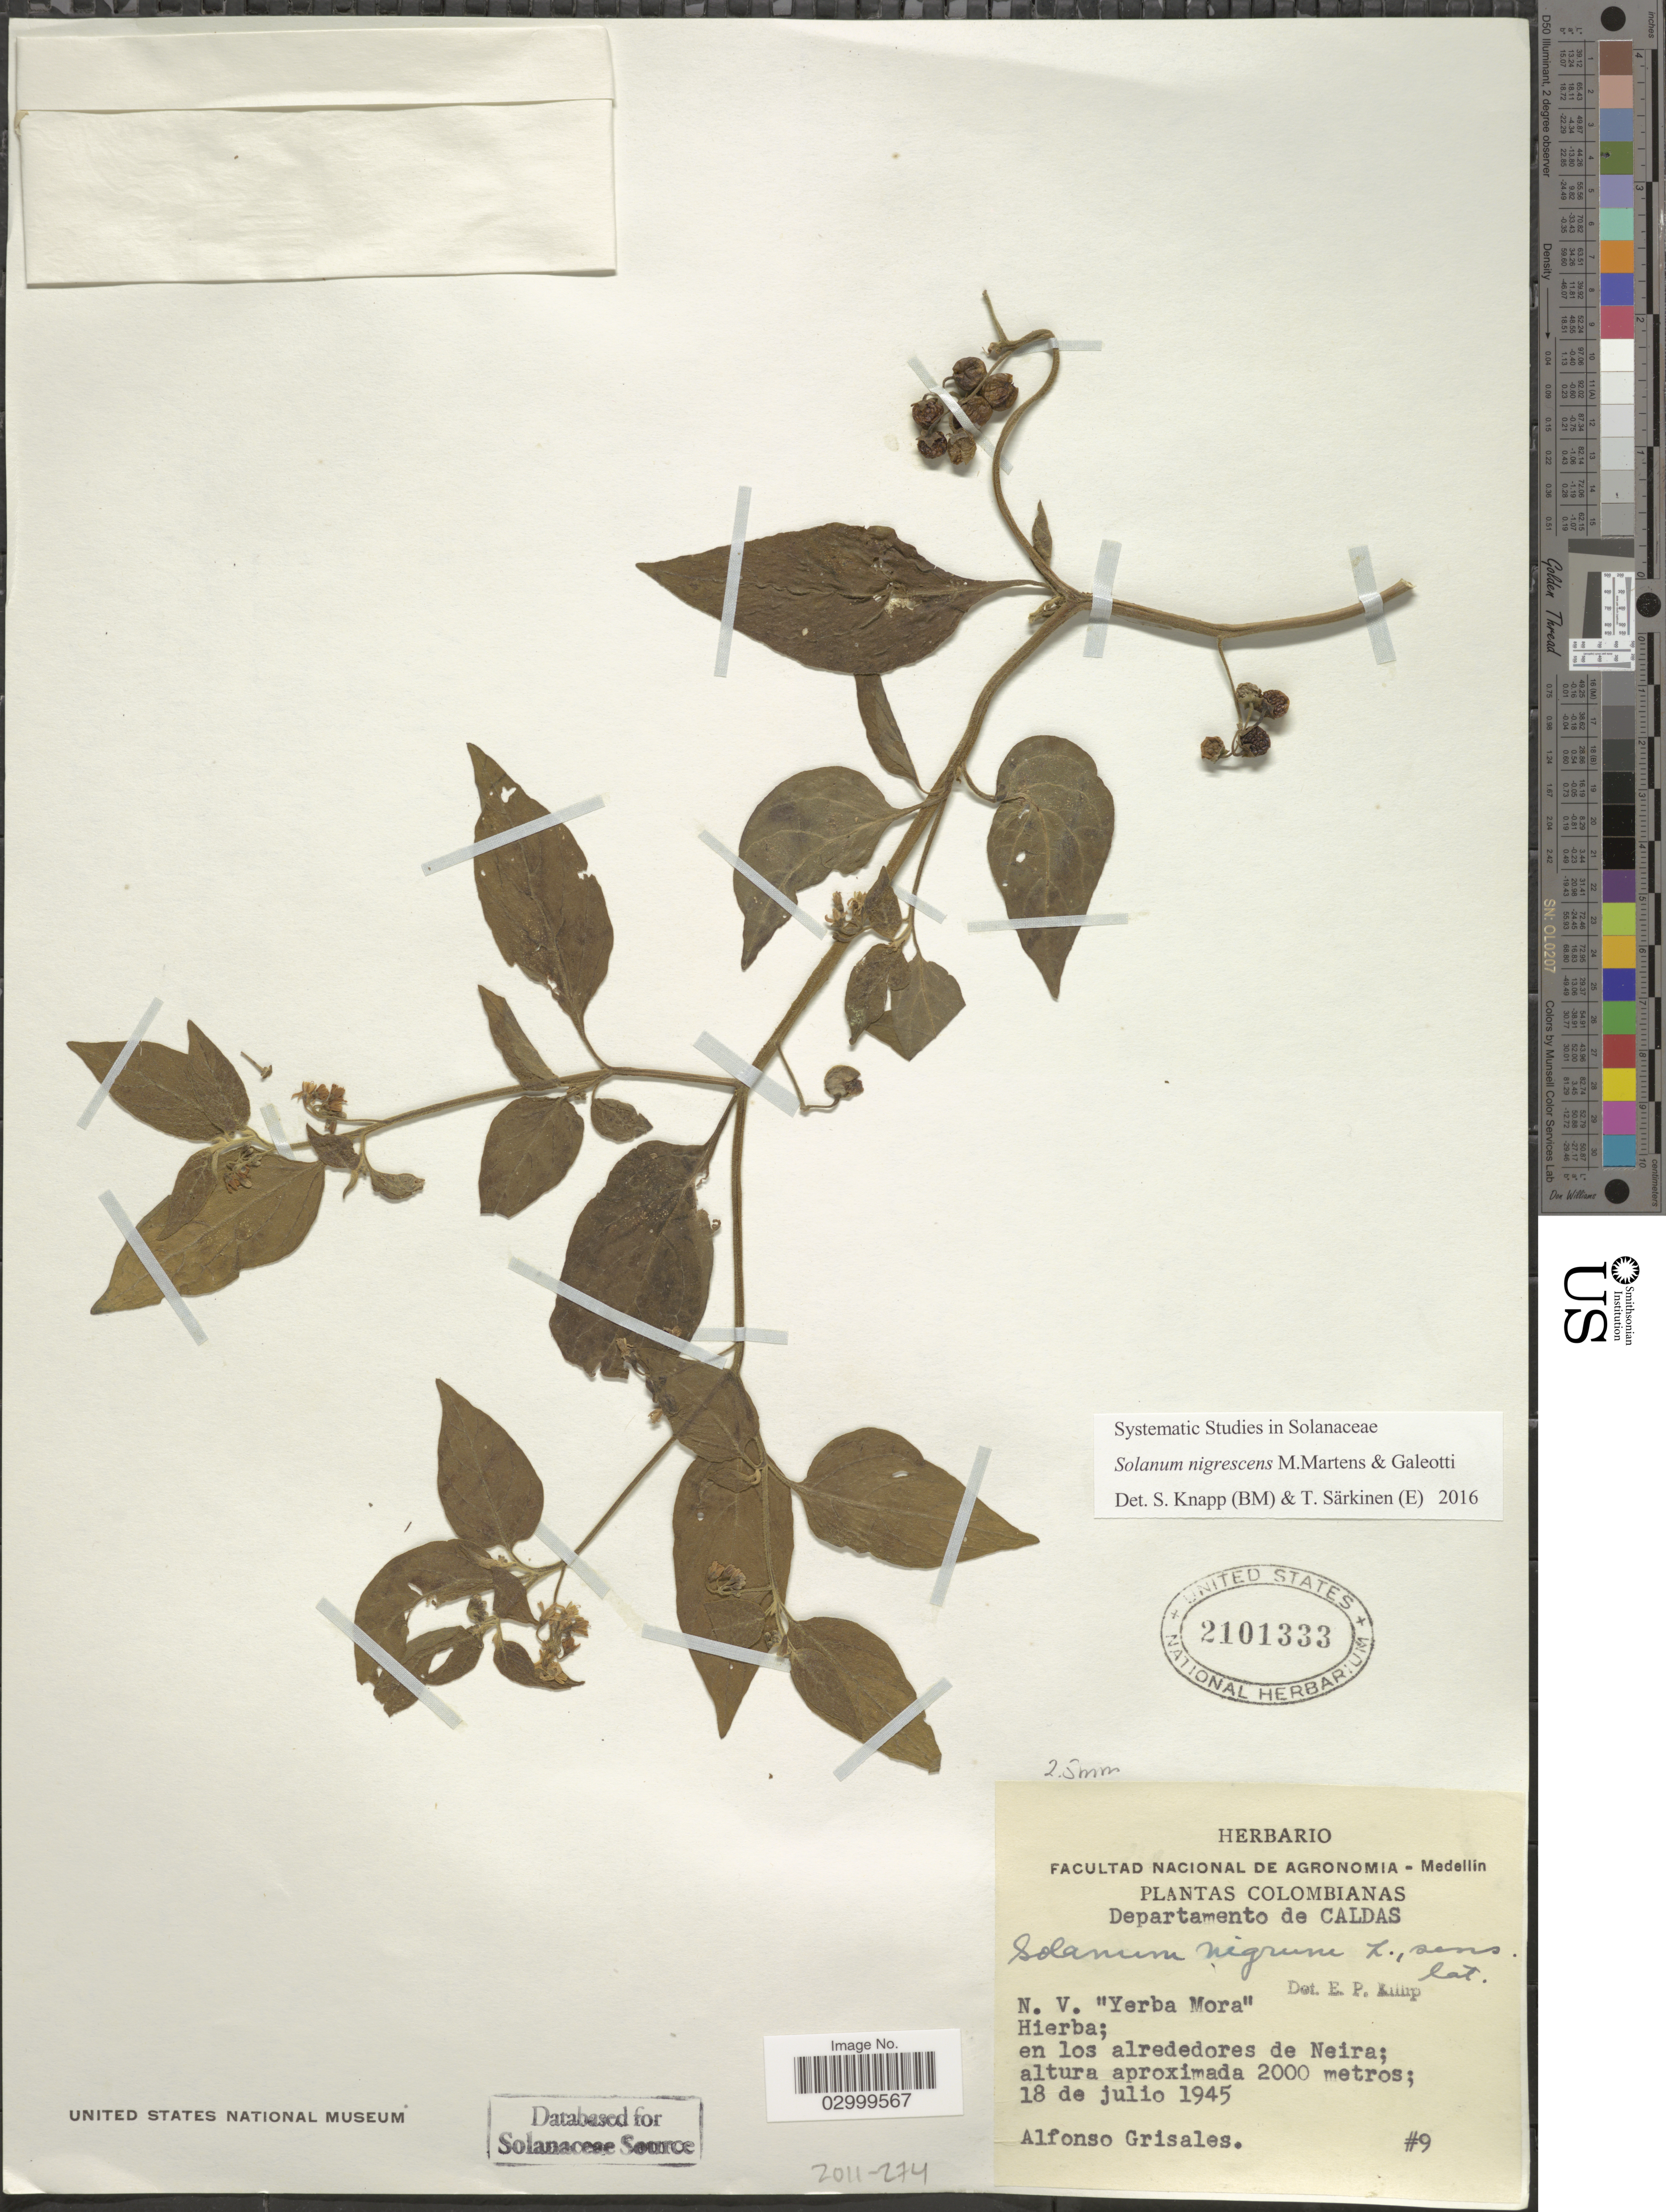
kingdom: Plantae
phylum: Tracheophyta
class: Magnoliopsida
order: Solanales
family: Solanaceae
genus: Solanum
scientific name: Solanum nigrescens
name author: M. Martens & Galeotti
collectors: A. Grisales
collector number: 9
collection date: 1945-07-18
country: Colombia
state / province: Caldas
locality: Departamento de Caldas. En los alrededores de Neira.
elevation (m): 2000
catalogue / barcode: US 2101333